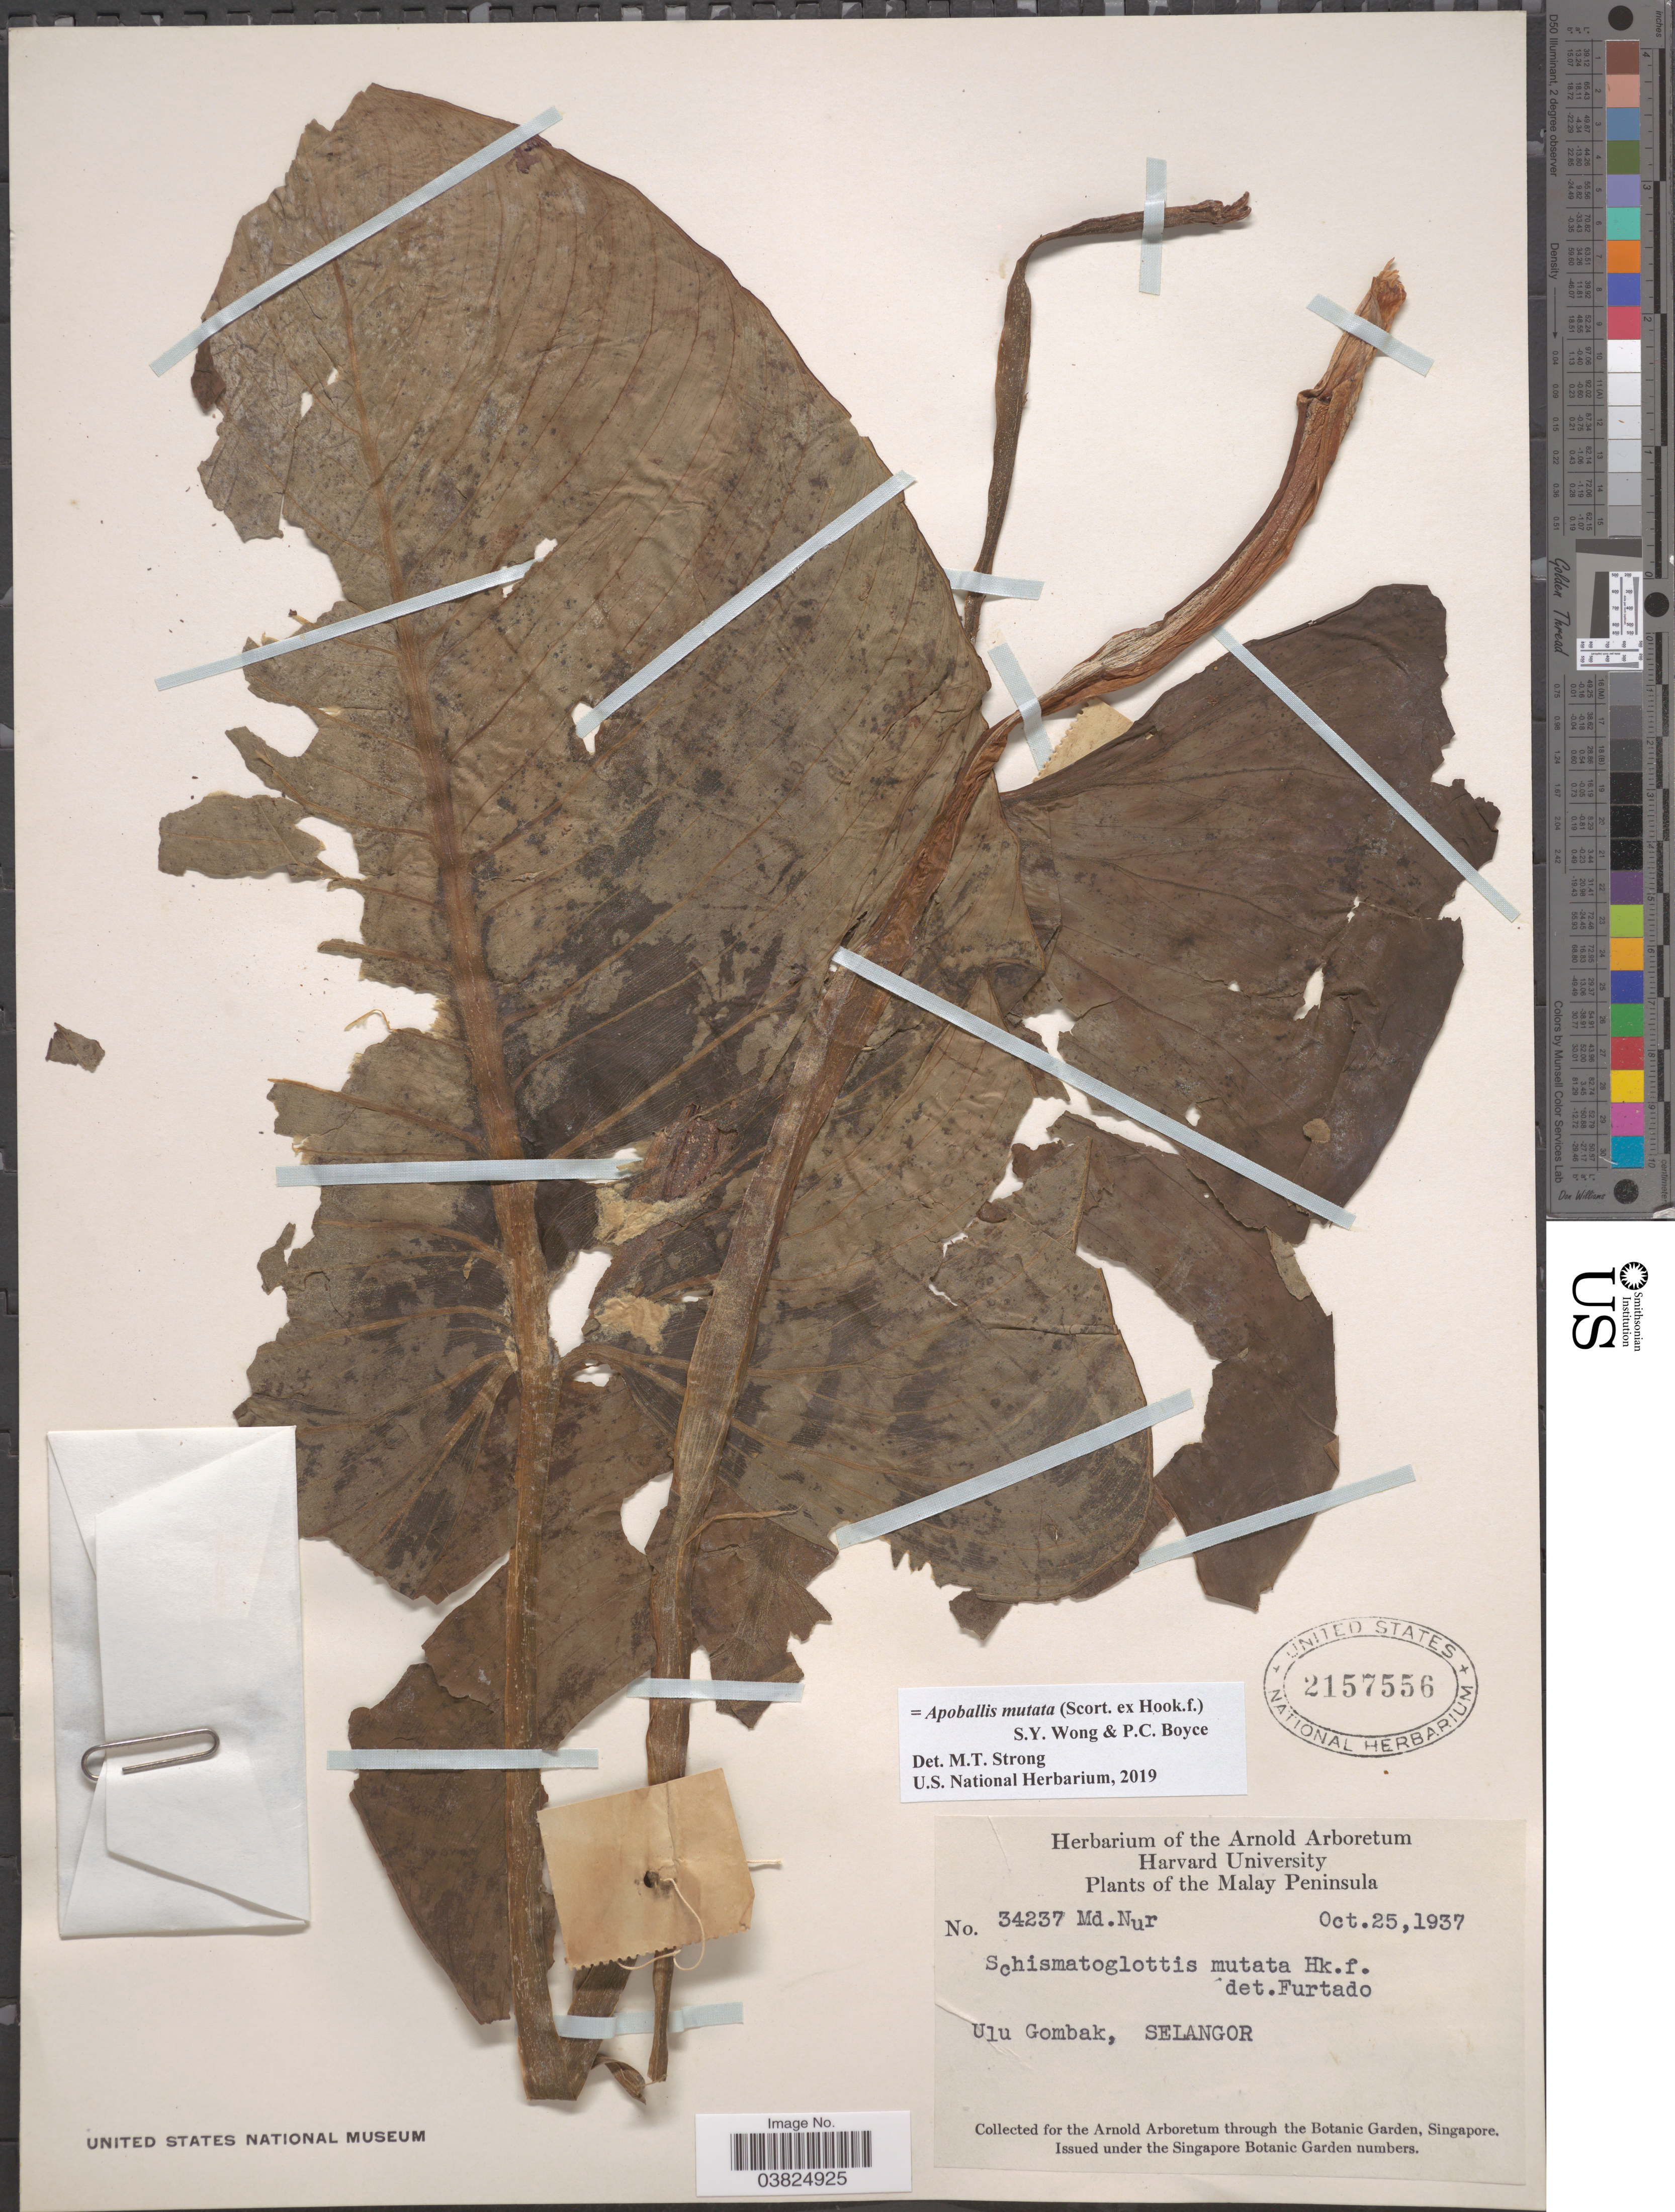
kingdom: Plantae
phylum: Tracheophyta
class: Liliopsida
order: Alismatales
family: Araceae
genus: Apoballis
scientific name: Apoballis mutata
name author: (Scort. ex Hook. f.) S.Y. Wong & P.C. Boyce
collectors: M. Nur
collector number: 34237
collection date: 1937-10-25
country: Malaysia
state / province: Selangor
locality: Malay Peninsula. Ulu Gombak.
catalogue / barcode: US 2157556